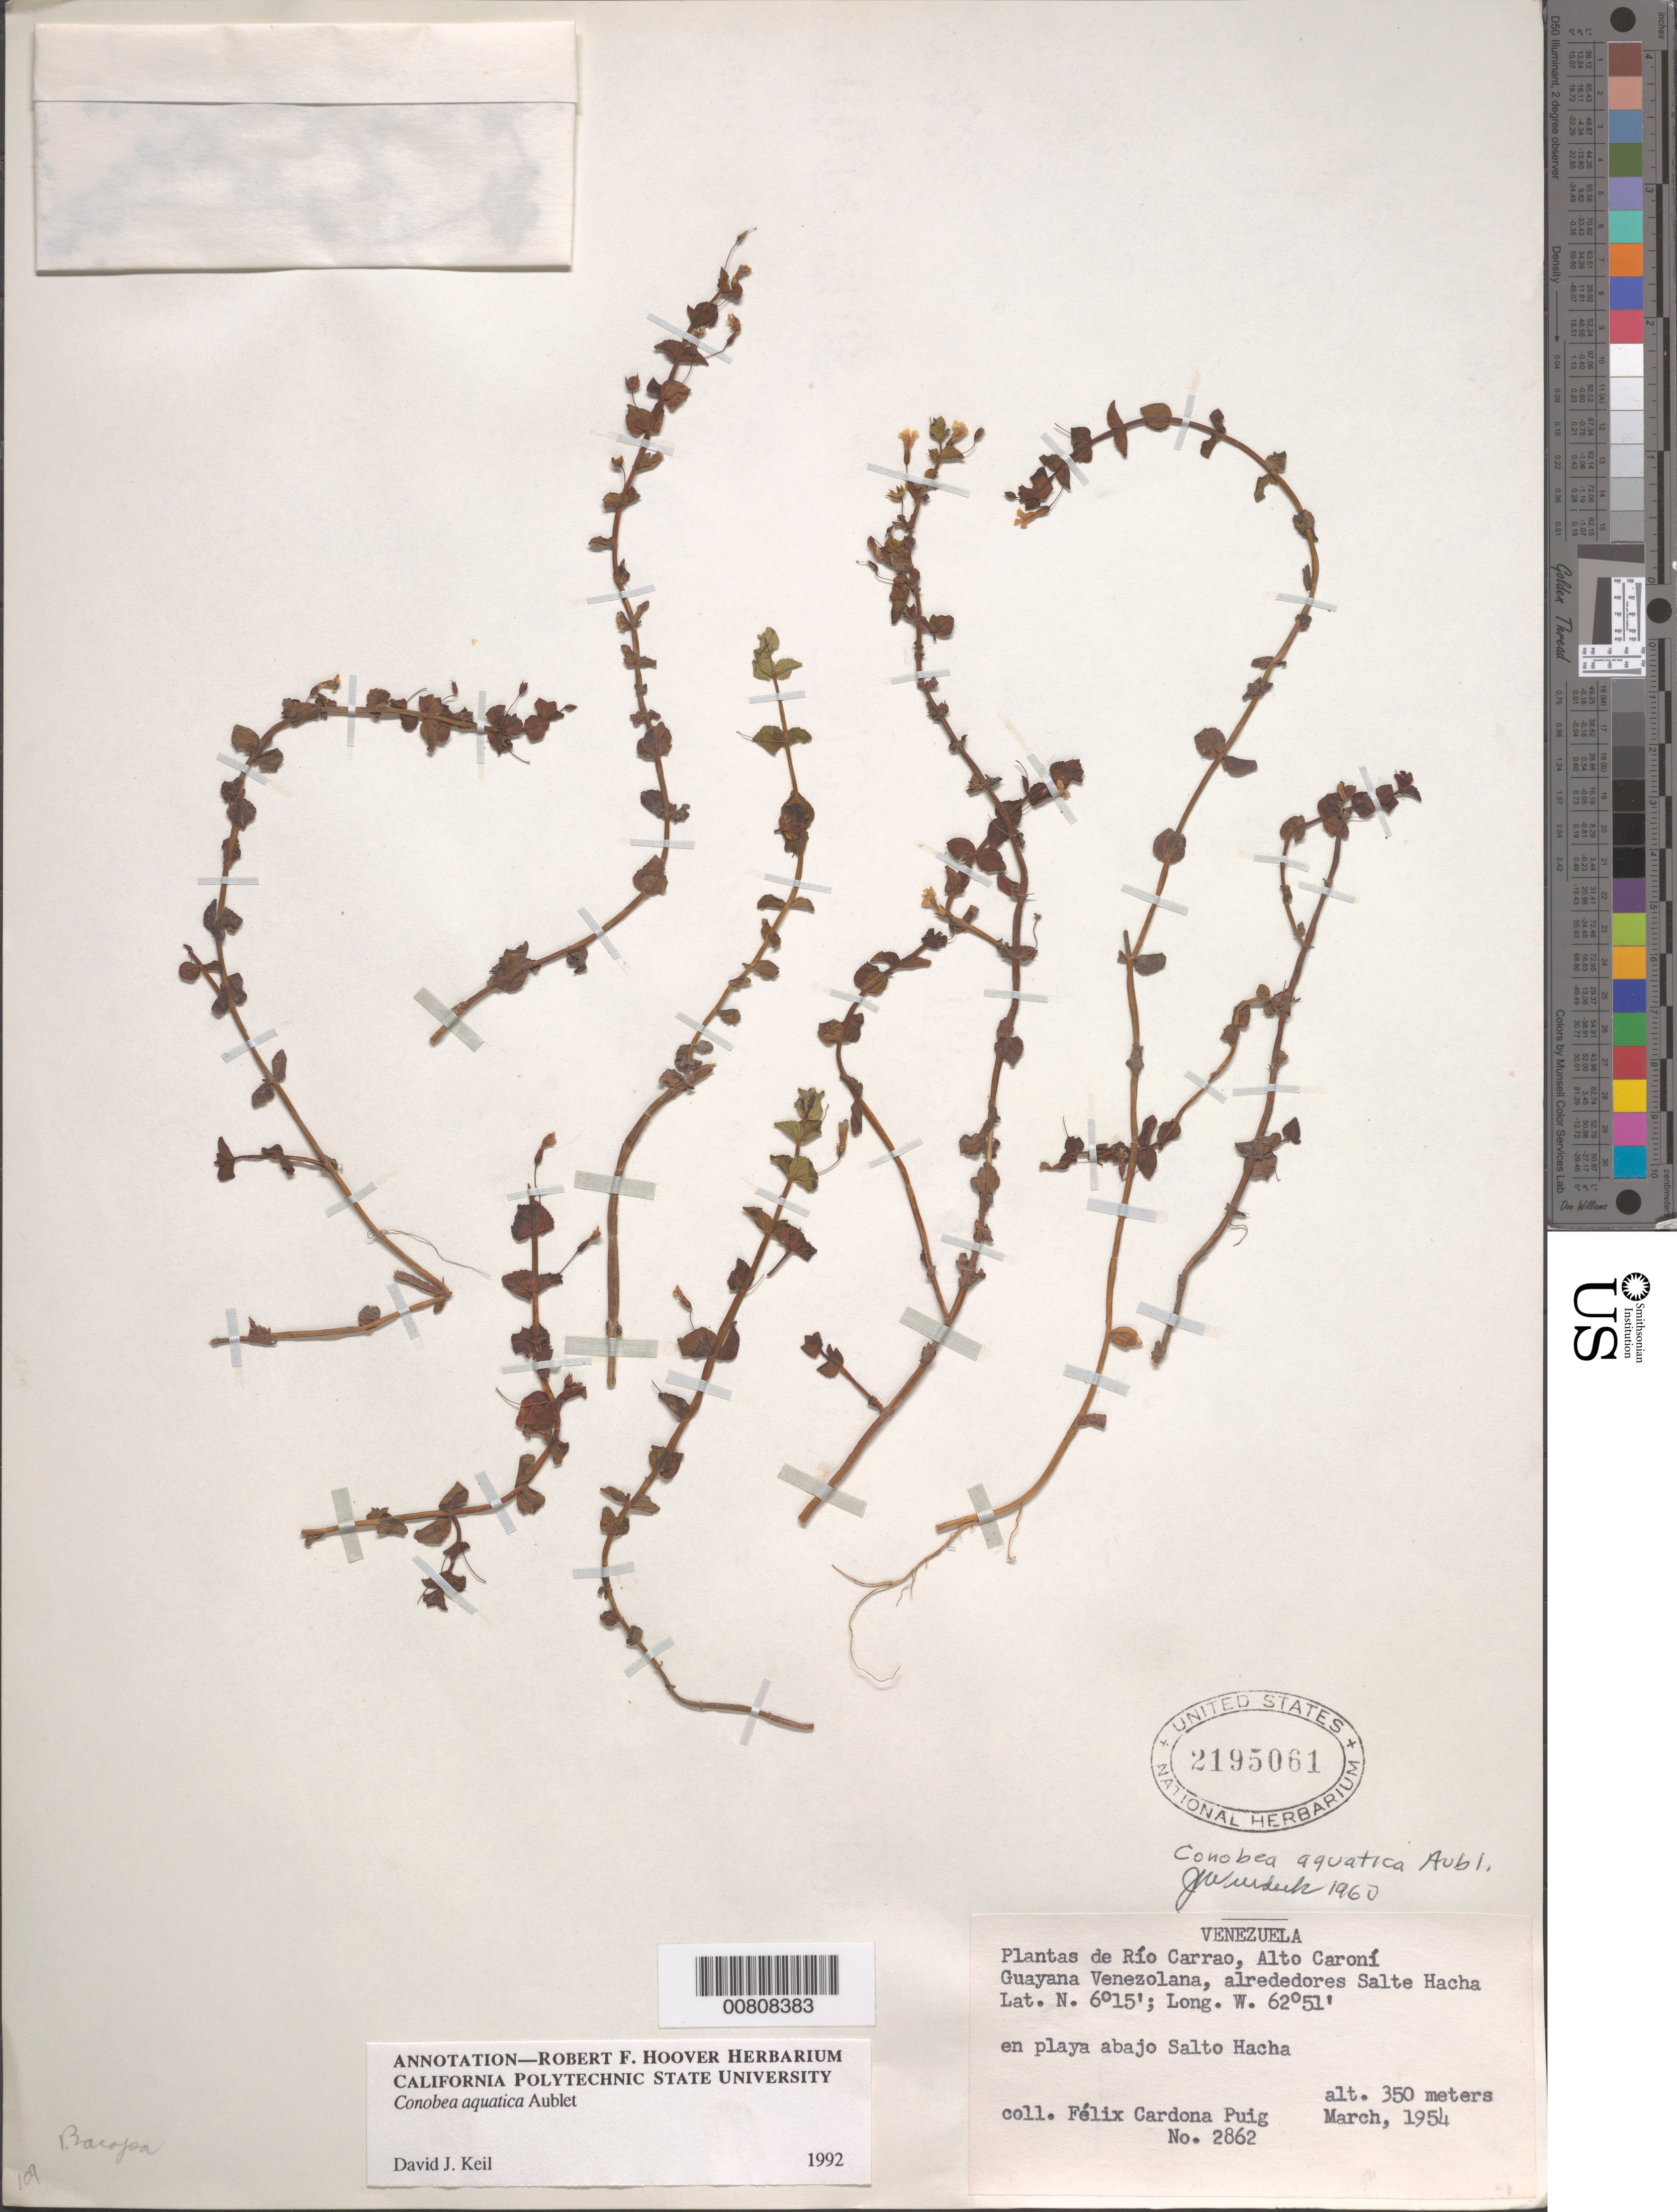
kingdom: Plantae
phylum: Tracheophyta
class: Magnoliopsida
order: Lamiales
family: Plantaginaceae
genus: Conobea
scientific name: Conobea aquatica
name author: Aubl.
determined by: Keil, D. J.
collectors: F. Cardona Puig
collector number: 2862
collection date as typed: Mar-54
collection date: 1954-03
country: Venezuela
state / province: Bolívar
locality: Alto Río Caroni, Rio Carrao, Salto Hacha, Guayana Venezolana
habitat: Playa abajo salto.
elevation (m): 350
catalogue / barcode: US 2195061